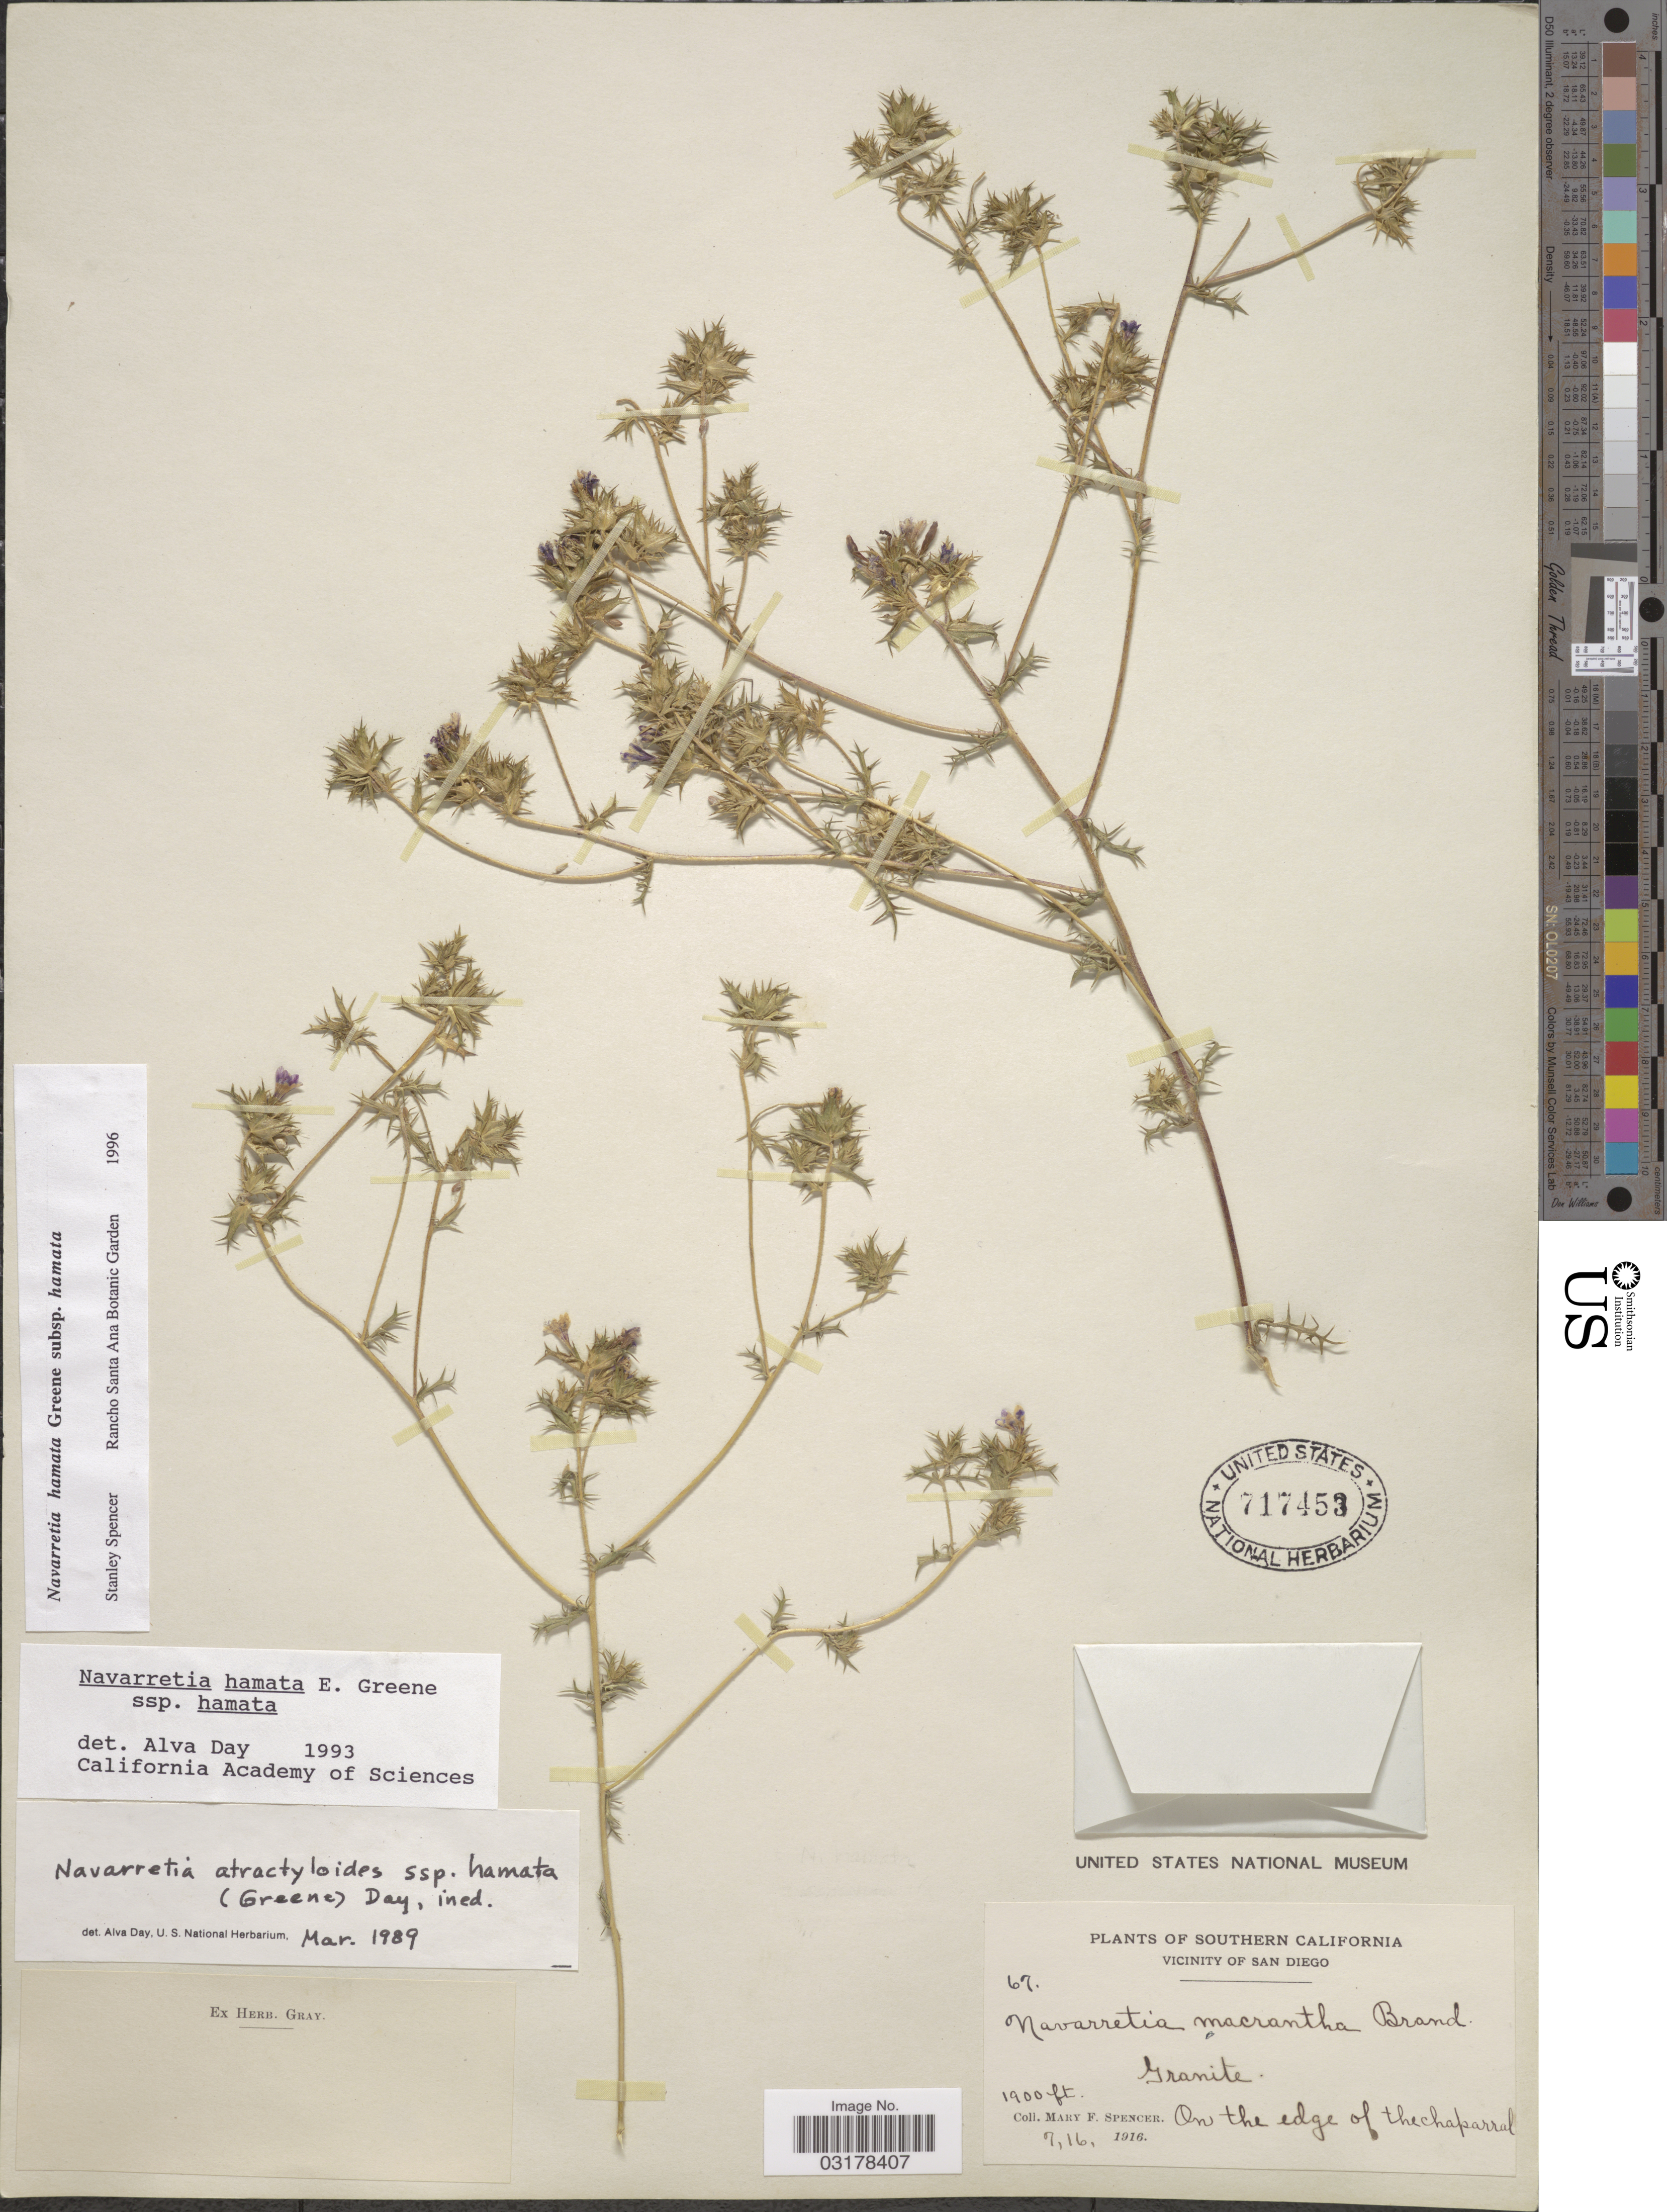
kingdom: Plantae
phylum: Tracheophyta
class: Magnoliopsida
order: Ericales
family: Polemoniaceae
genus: Navarretia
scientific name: Navarretia hamata var. hamata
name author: Greene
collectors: M. Spencer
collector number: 67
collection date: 1916-07-16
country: United States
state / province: California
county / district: San Diego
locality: Southern California. Vicinity of San Diego. Granite. On the edge of the chaparral.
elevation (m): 579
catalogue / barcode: US 717453